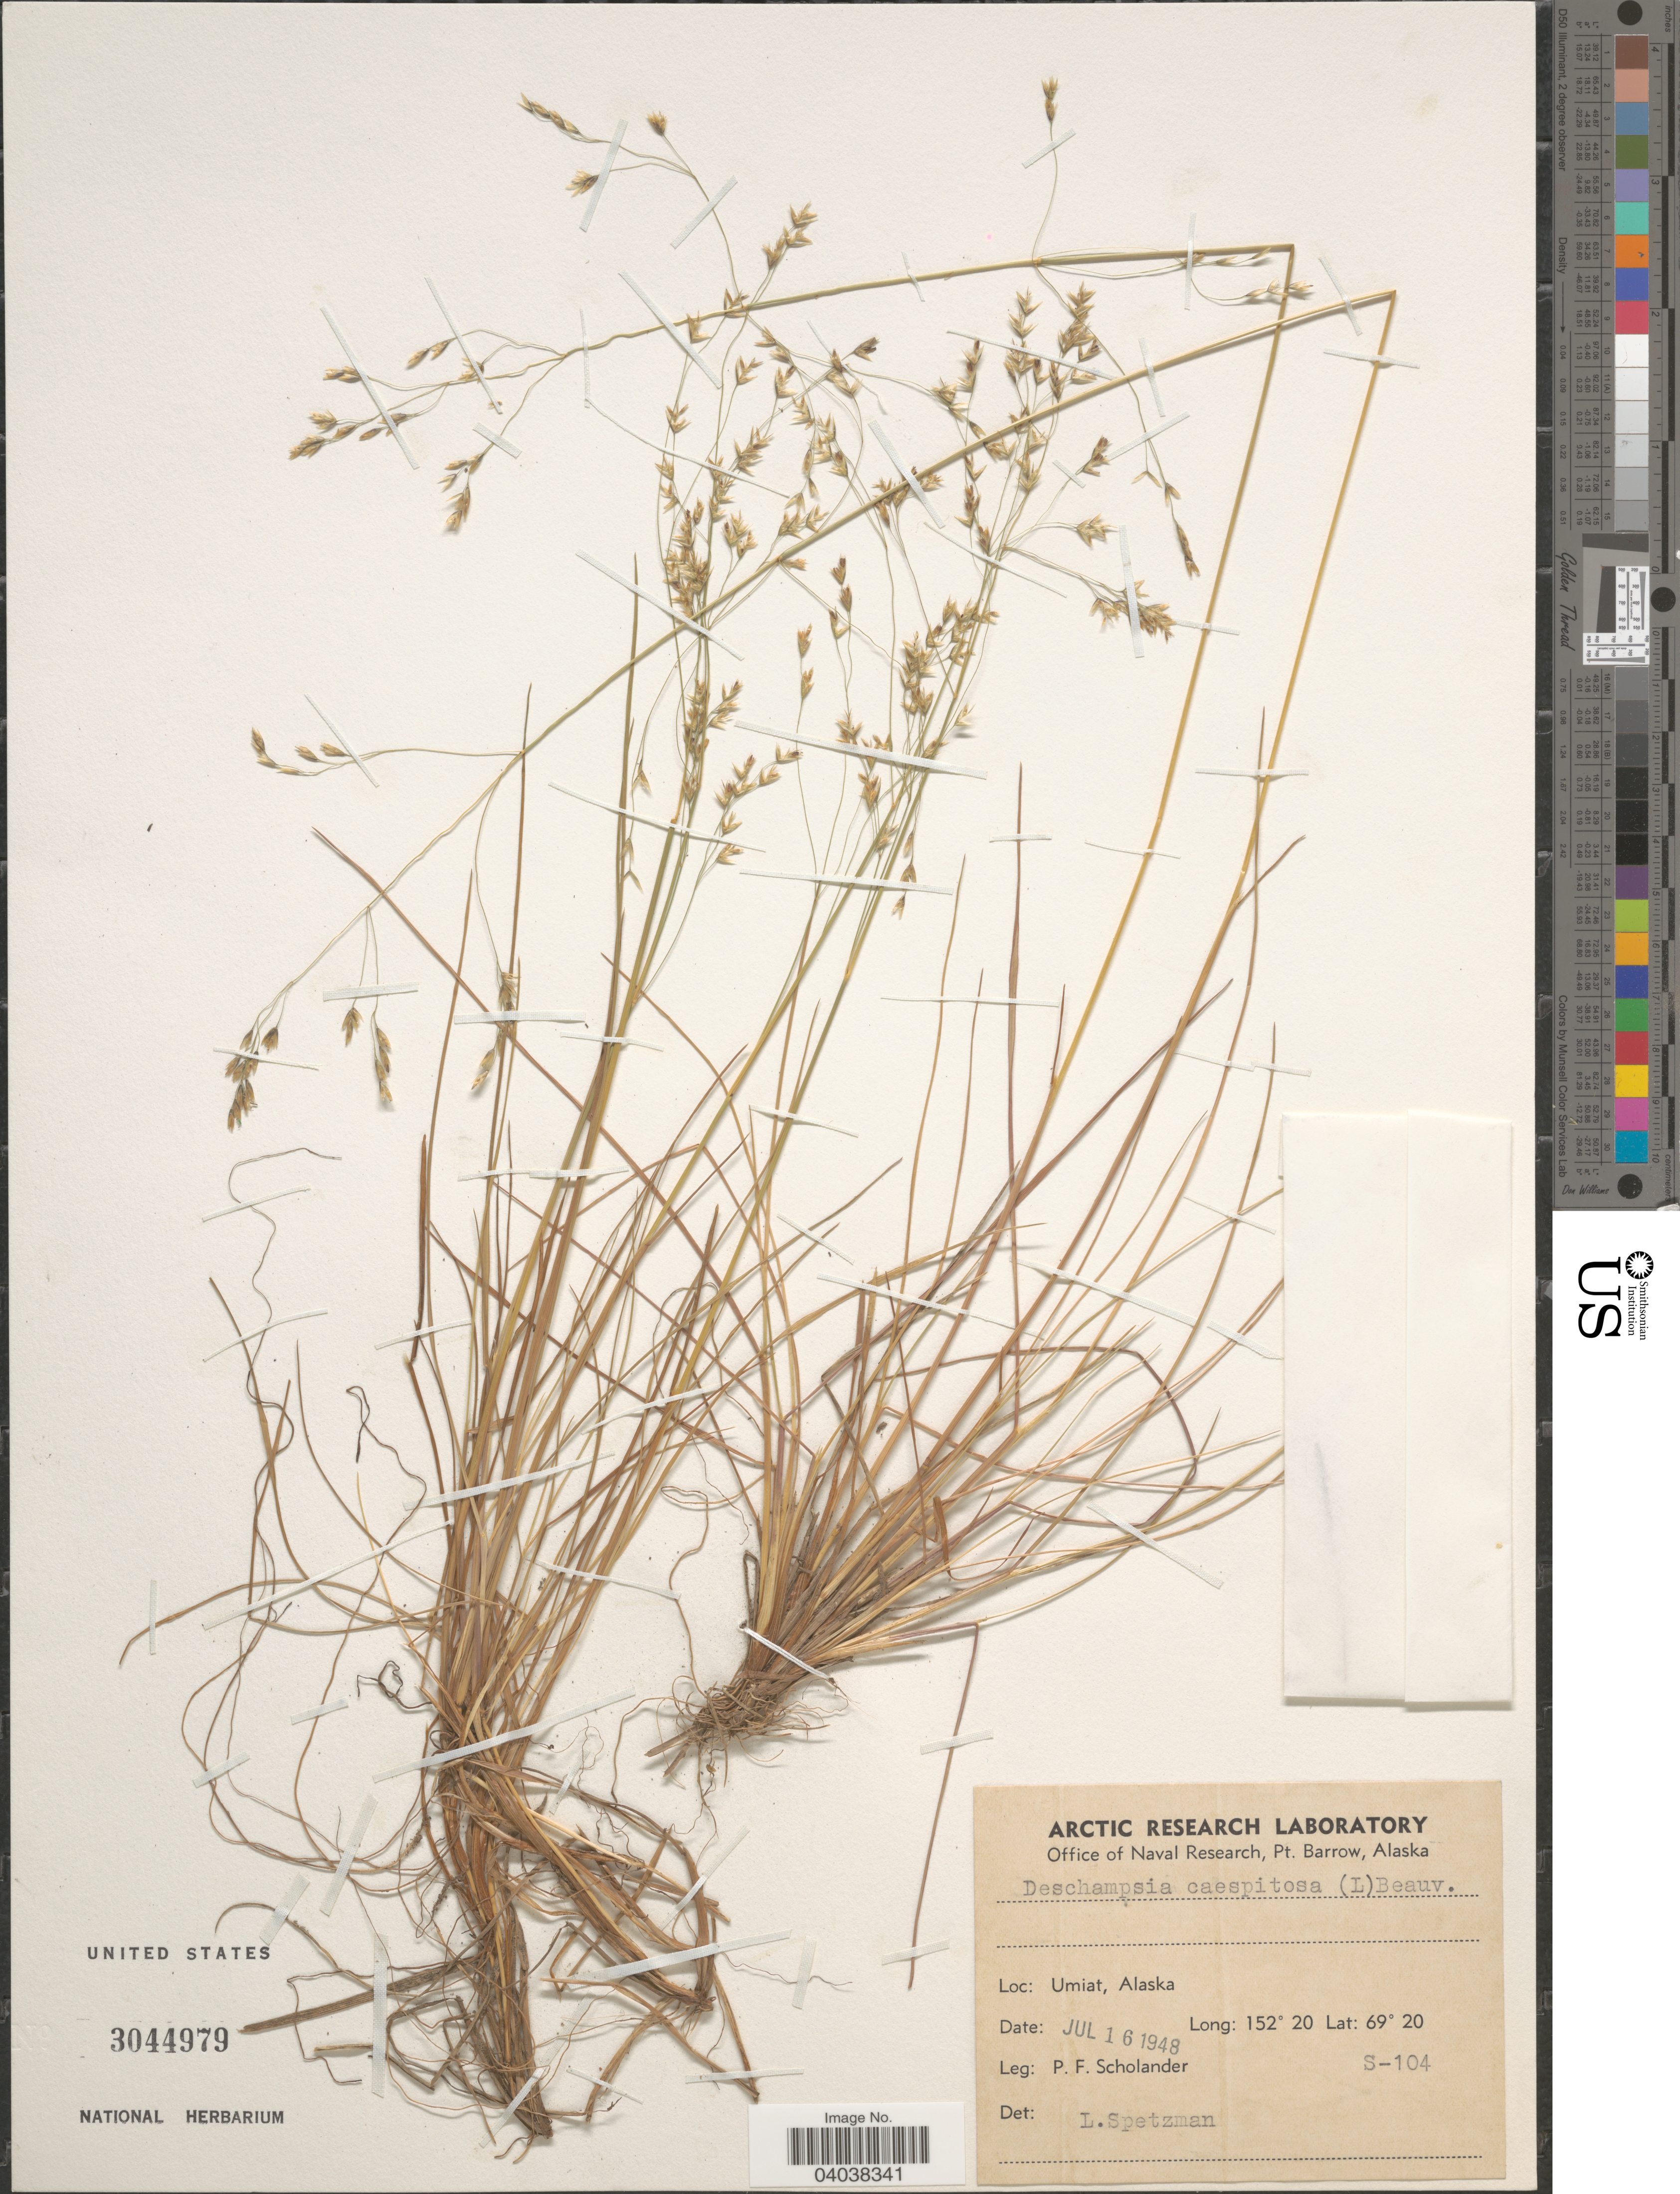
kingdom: Plantae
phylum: Tracheophyta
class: Liliopsida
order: Poales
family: Poaceae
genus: Deschampsia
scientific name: Deschampsia cespitosa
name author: (L.) P. Beauv.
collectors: P. Scholander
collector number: S-104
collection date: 1948-07-16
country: United States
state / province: Alaska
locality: Umiat.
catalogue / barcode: US 3044979